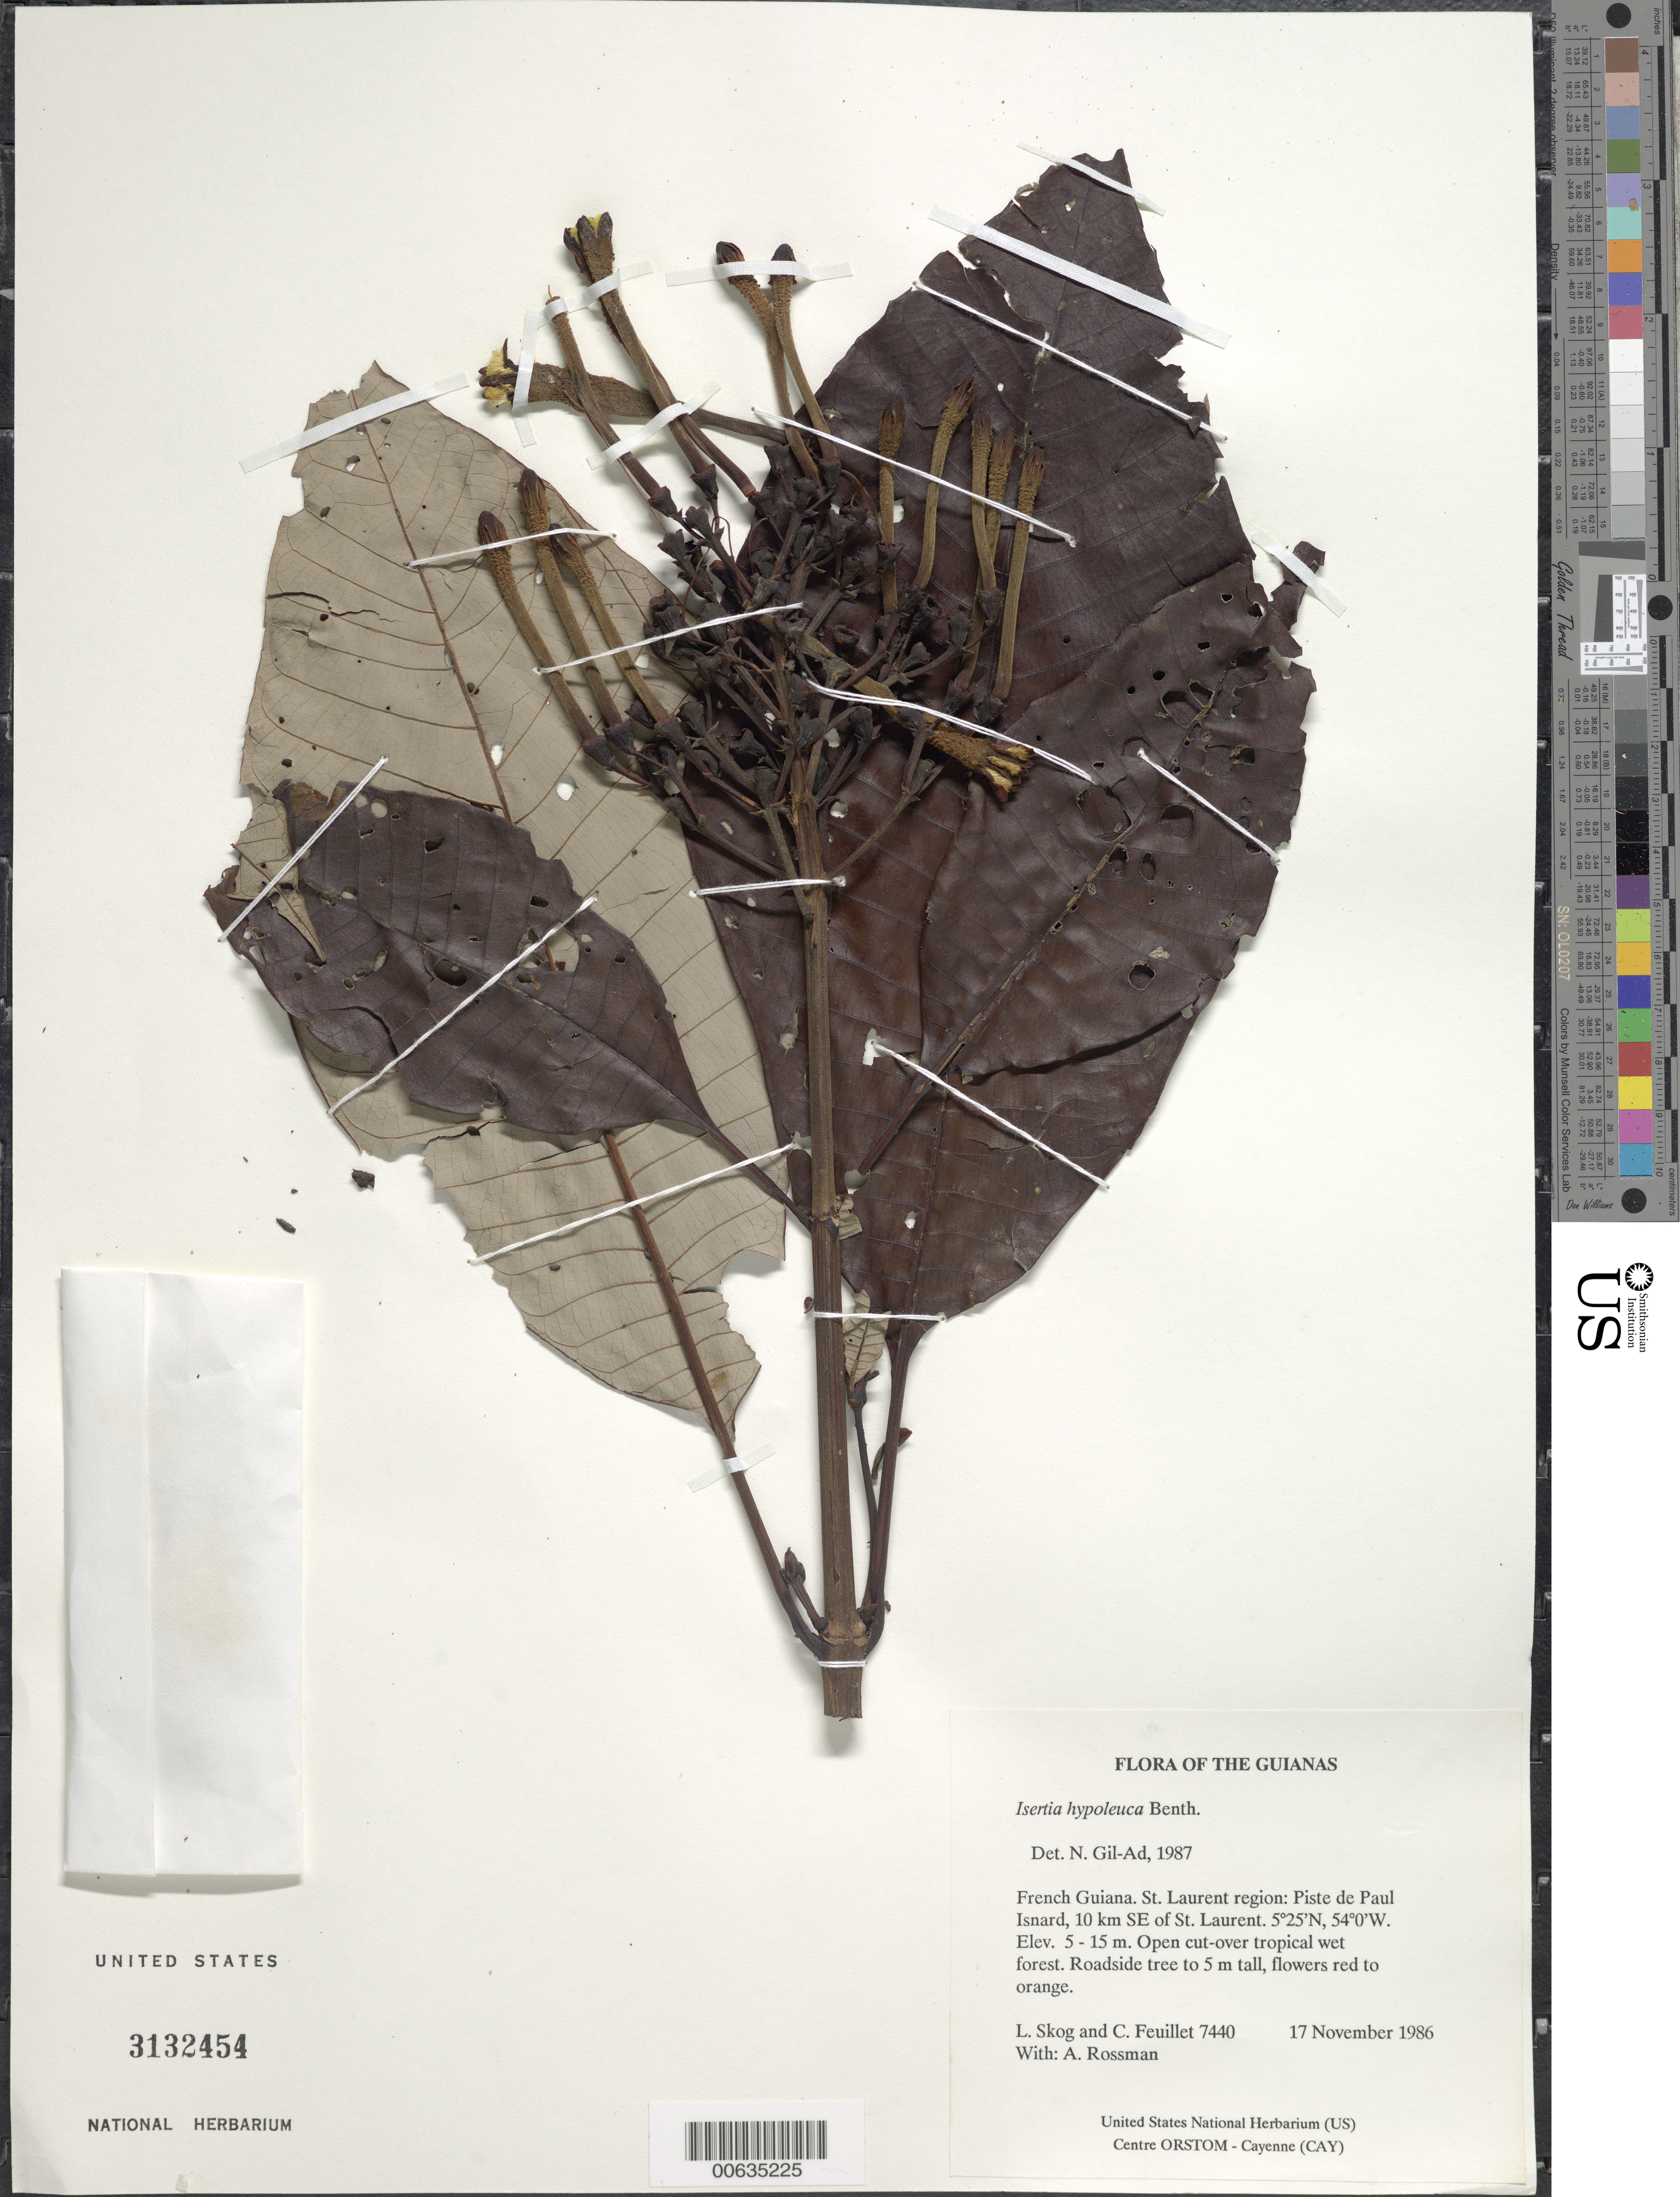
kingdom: Plantae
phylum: Tracheophyta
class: Magnoliopsida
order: Gentianales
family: Rubiaceae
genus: Isertia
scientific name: Isertia hypoleuca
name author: Benth.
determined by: Gil-Ad, N. L.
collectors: L. E. Skog, C. Feuillet & A. Rossman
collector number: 7440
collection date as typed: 17 November 1986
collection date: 1986-11-17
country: French Guiana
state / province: Saint-Laurent-du-Maroni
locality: Piste de Paul Isnard, 10 km SE of St. Laurent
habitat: Open cut-over tropical wet forest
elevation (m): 5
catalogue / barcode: US 3132454